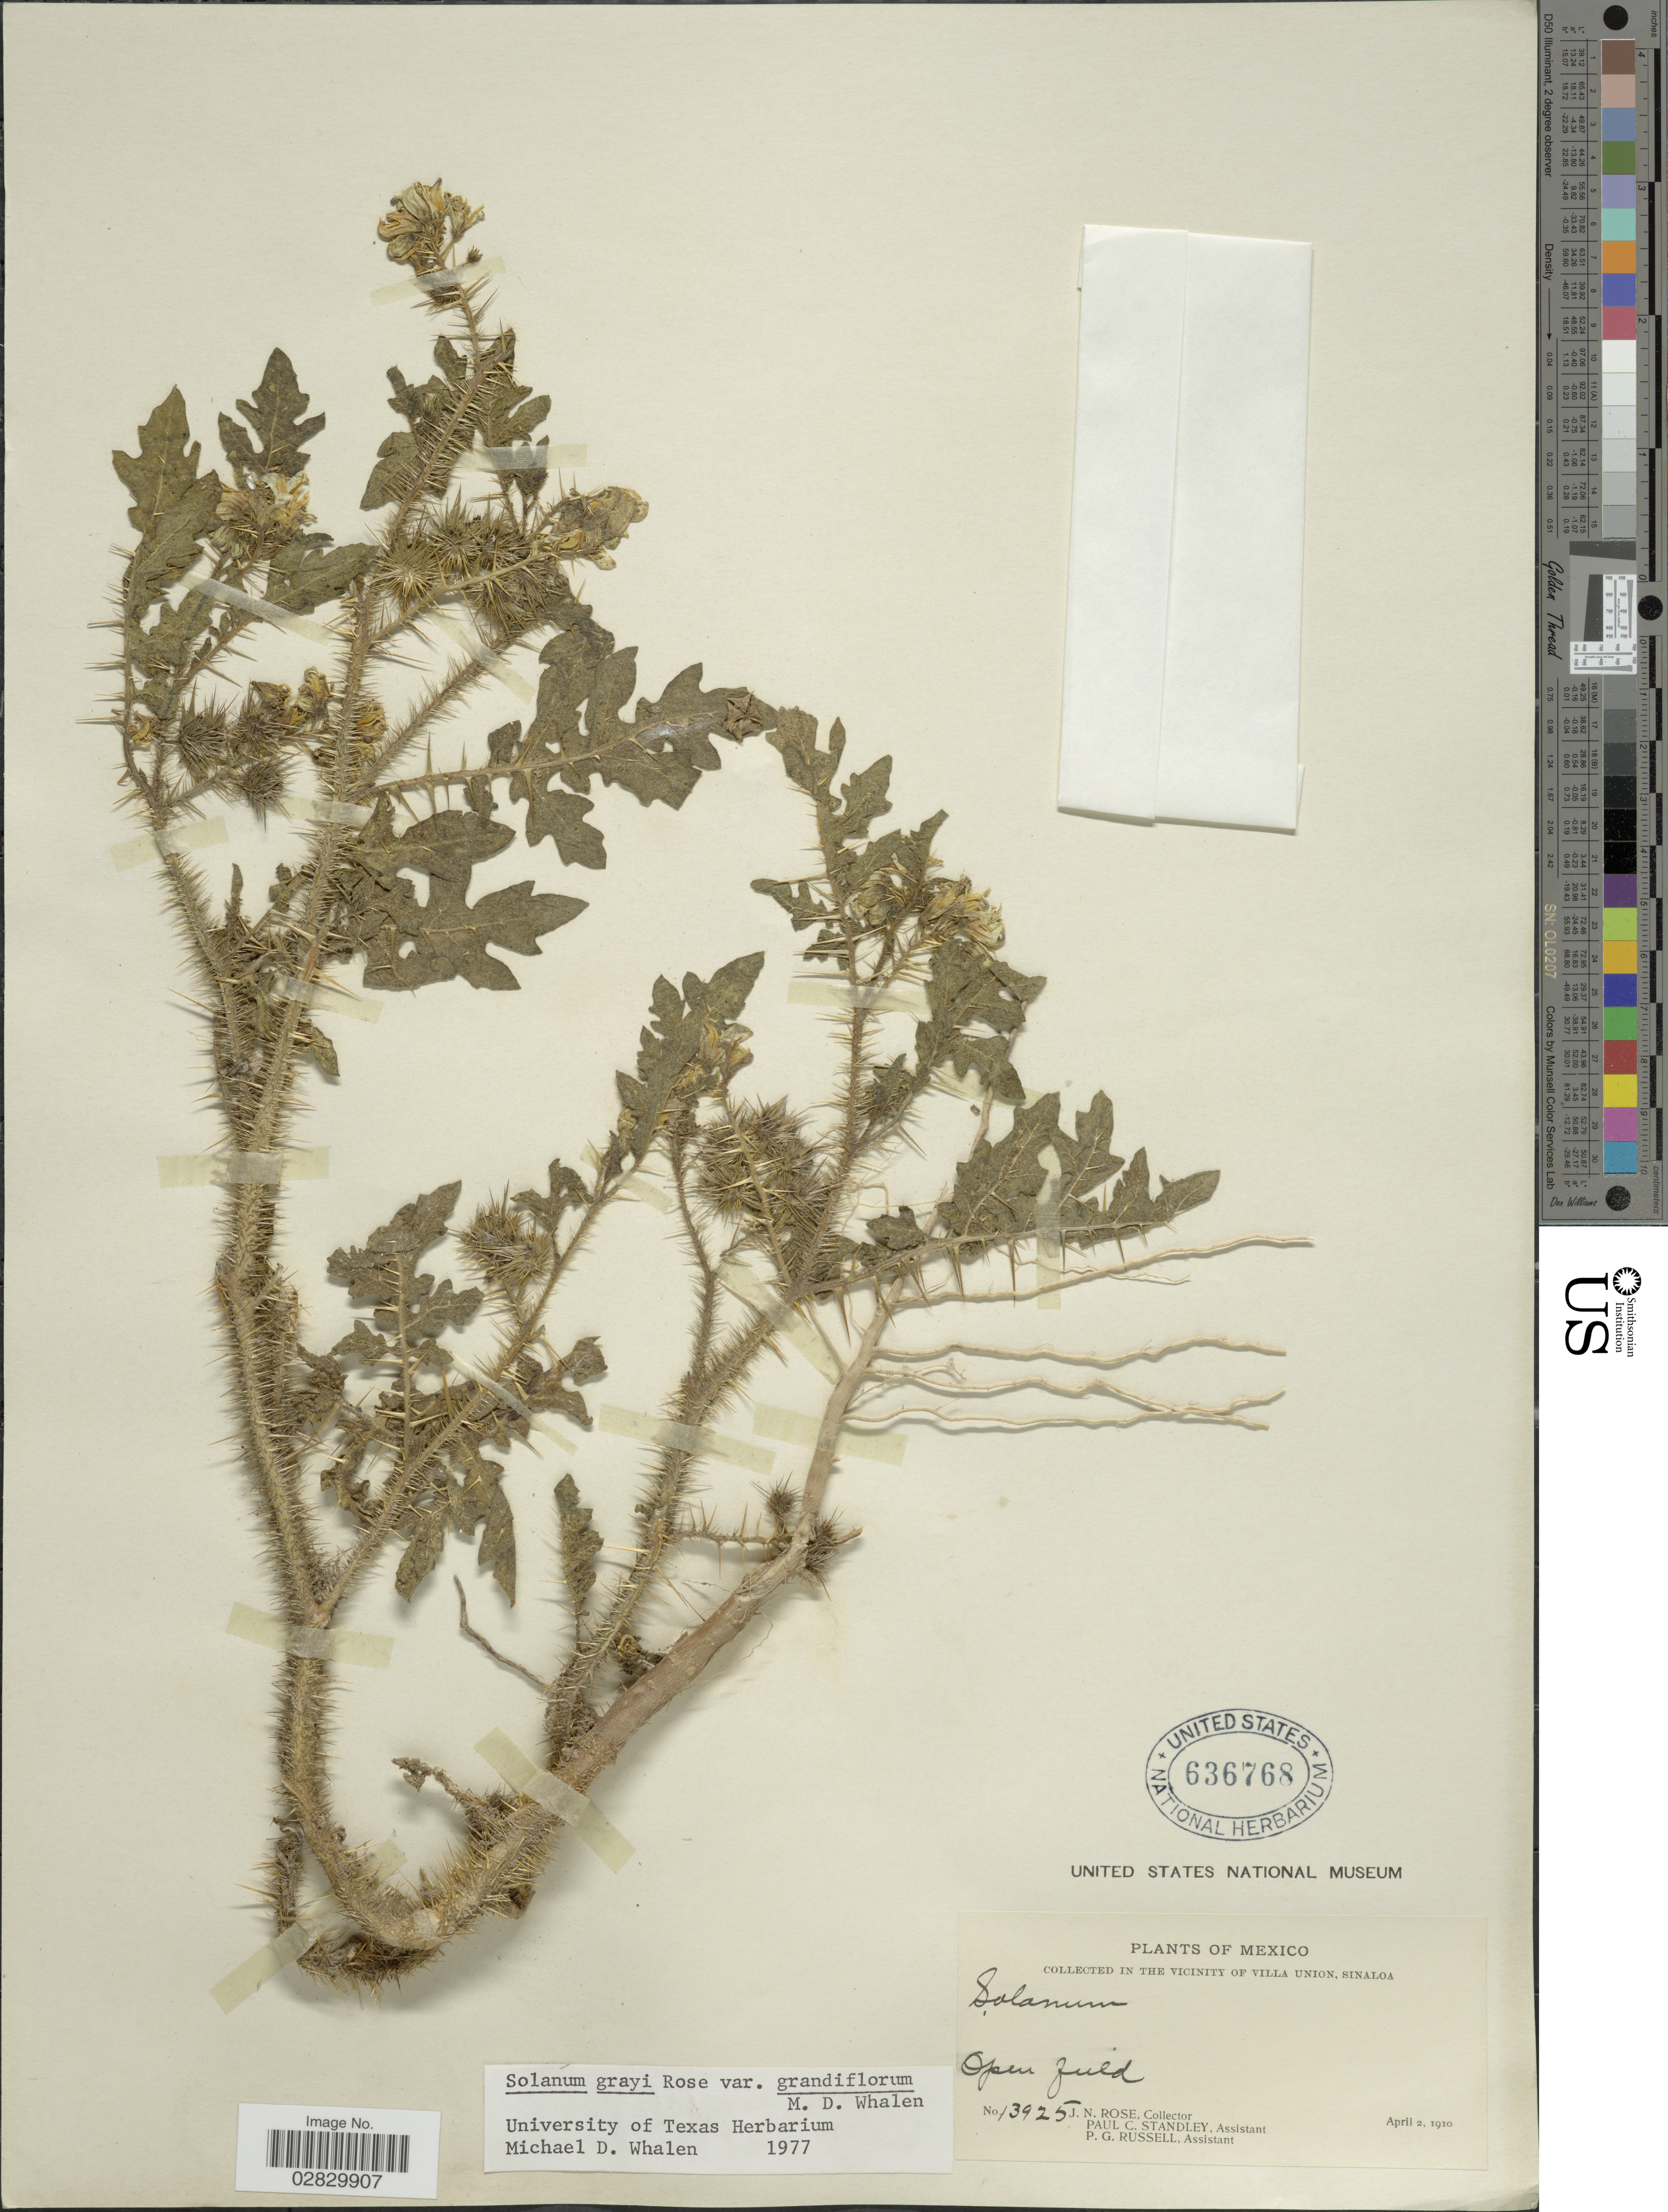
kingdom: Plantae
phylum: Tracheophyta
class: Magnoliopsida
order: Solanales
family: Solanaceae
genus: Solanum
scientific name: Solanum grayi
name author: Rose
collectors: J. N. Rose, P. C. Standley & P. G. Russell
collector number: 13925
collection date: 1910-04-02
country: Mexico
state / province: Sinaloa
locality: In the vicinity of Villa Union.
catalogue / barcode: US 636768